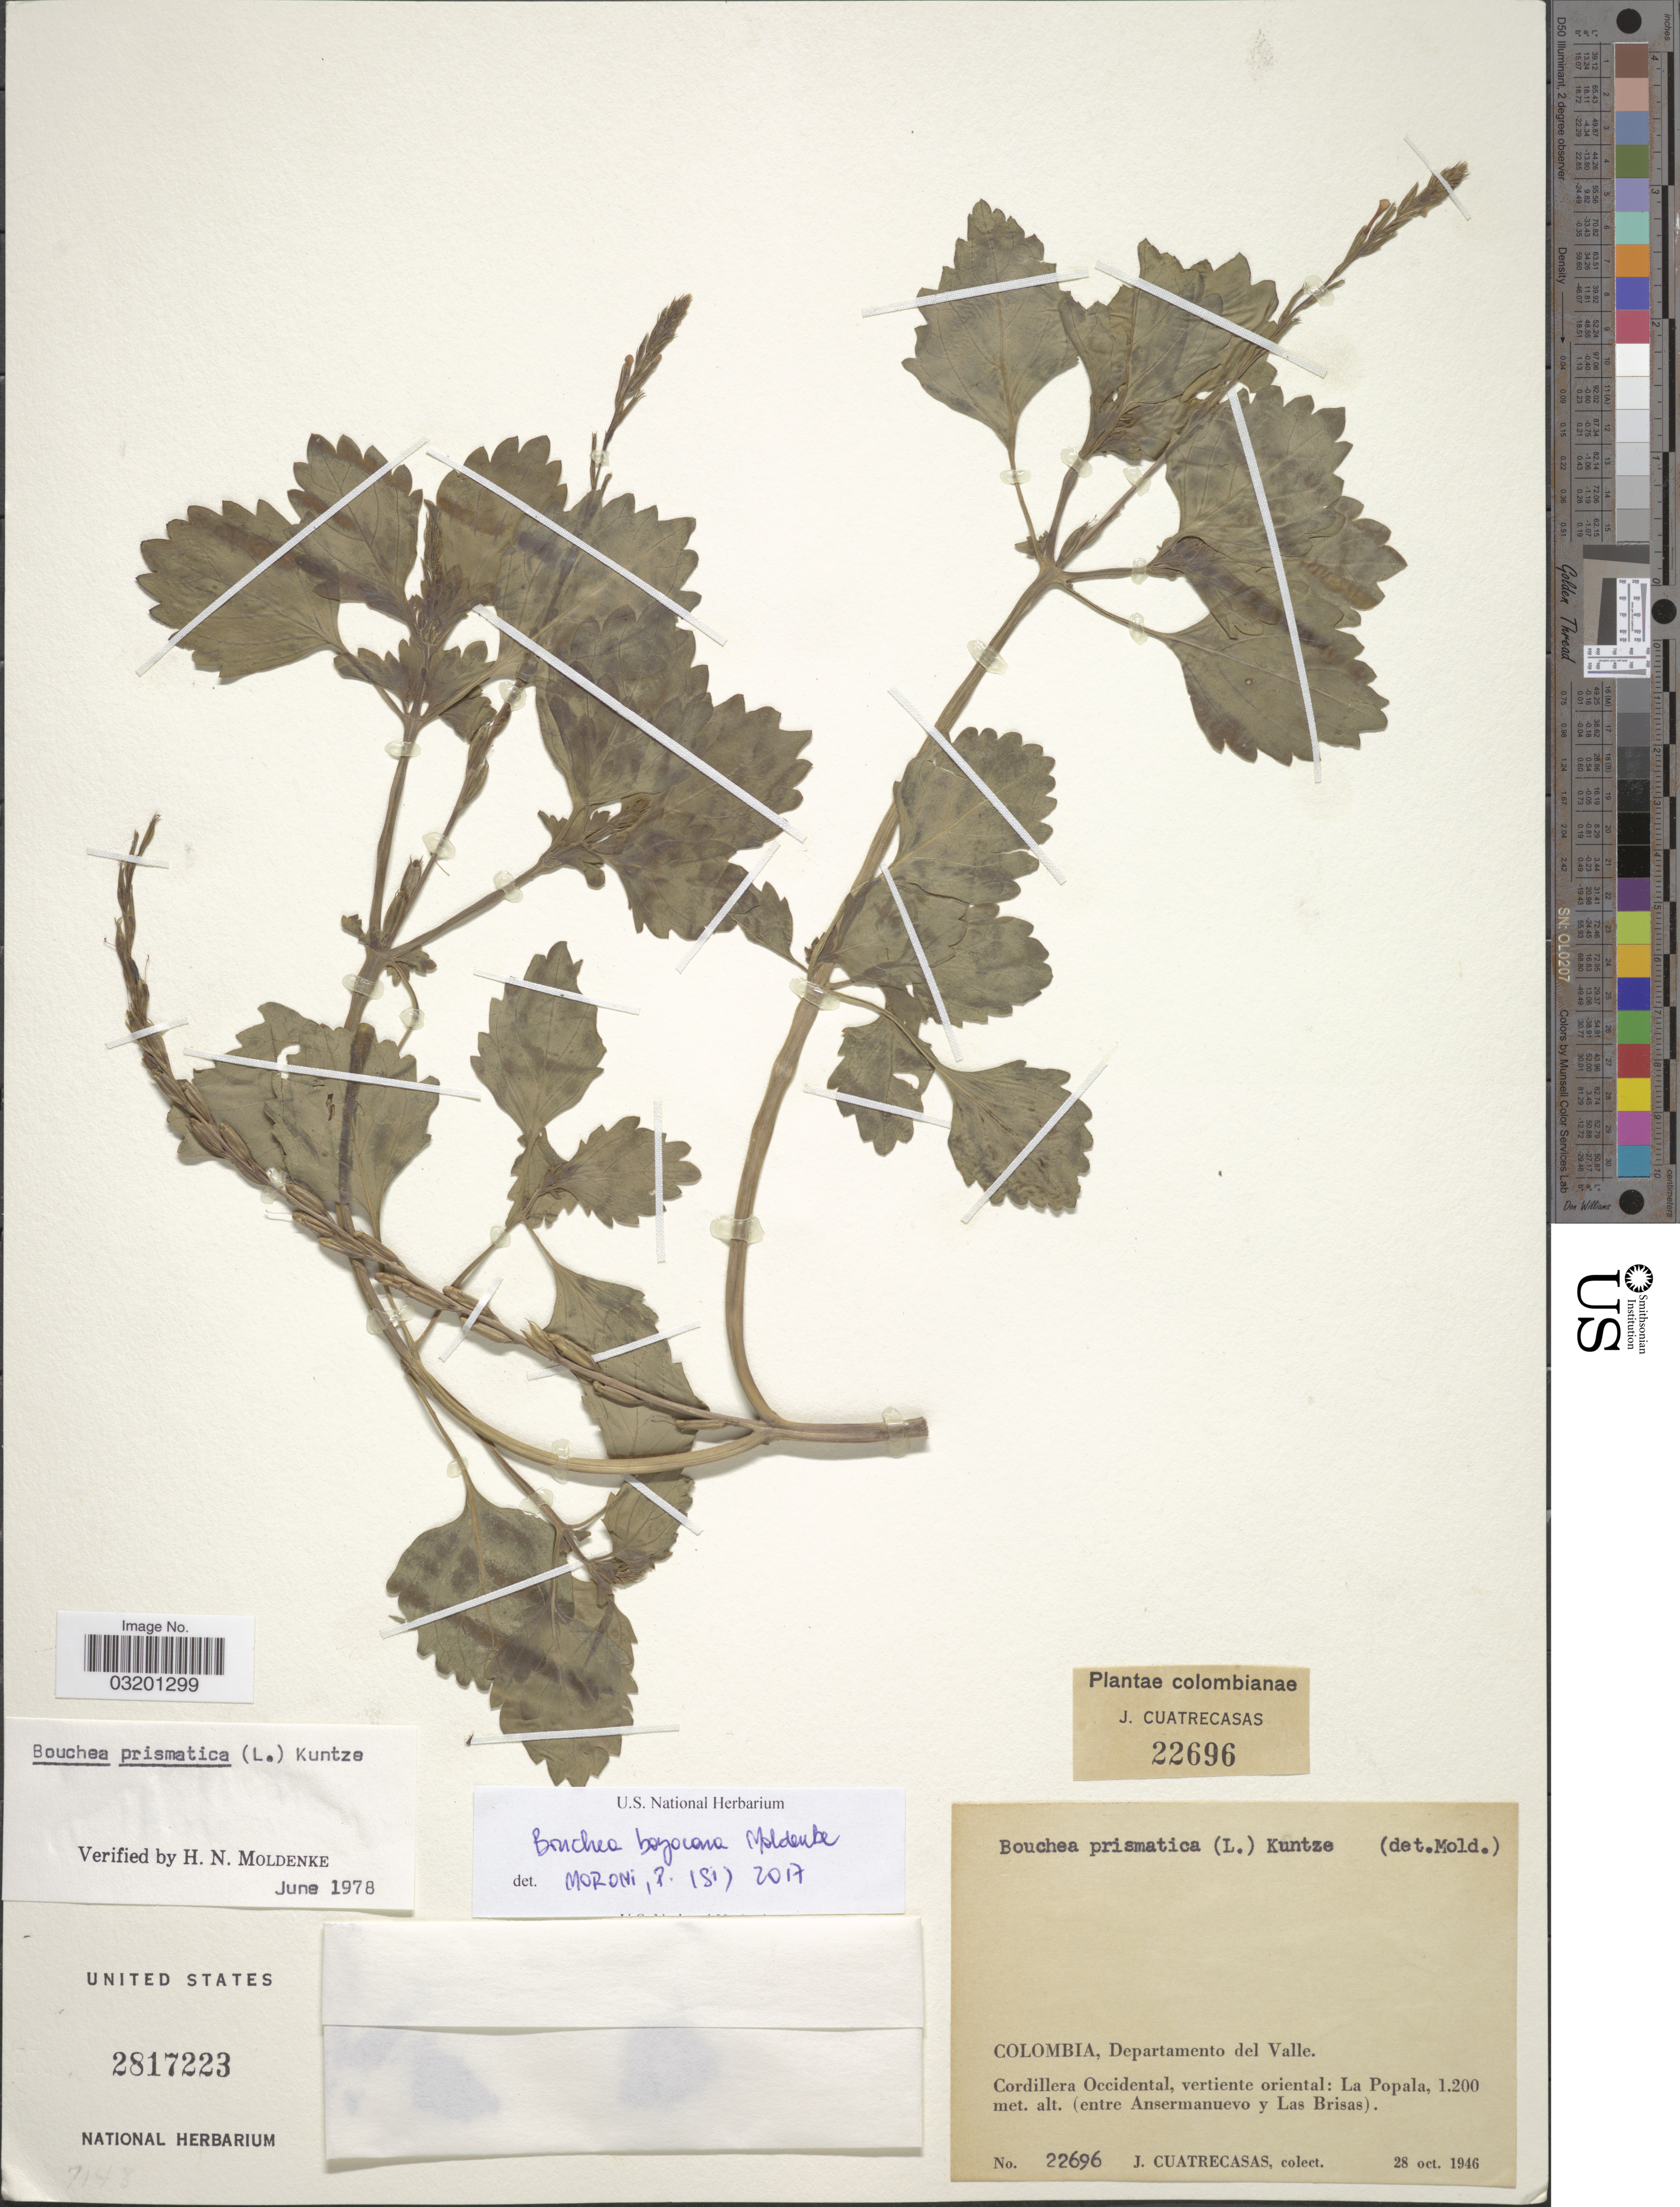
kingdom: Plantae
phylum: Tracheophyta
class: Magnoliopsida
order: Lamiales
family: Verbenaceae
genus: Bouchea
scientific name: Bouchea boyacana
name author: Moldenke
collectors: J. Cuatrecasas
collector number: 22696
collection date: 1946-10-28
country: Colombia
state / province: Valle del Cauca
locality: Departamento del Valle. Cordillera Occidental, vertiente oriental: La Popala, (entre Ansermanuevo y Las Brisas).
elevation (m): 1200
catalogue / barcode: US 2817223